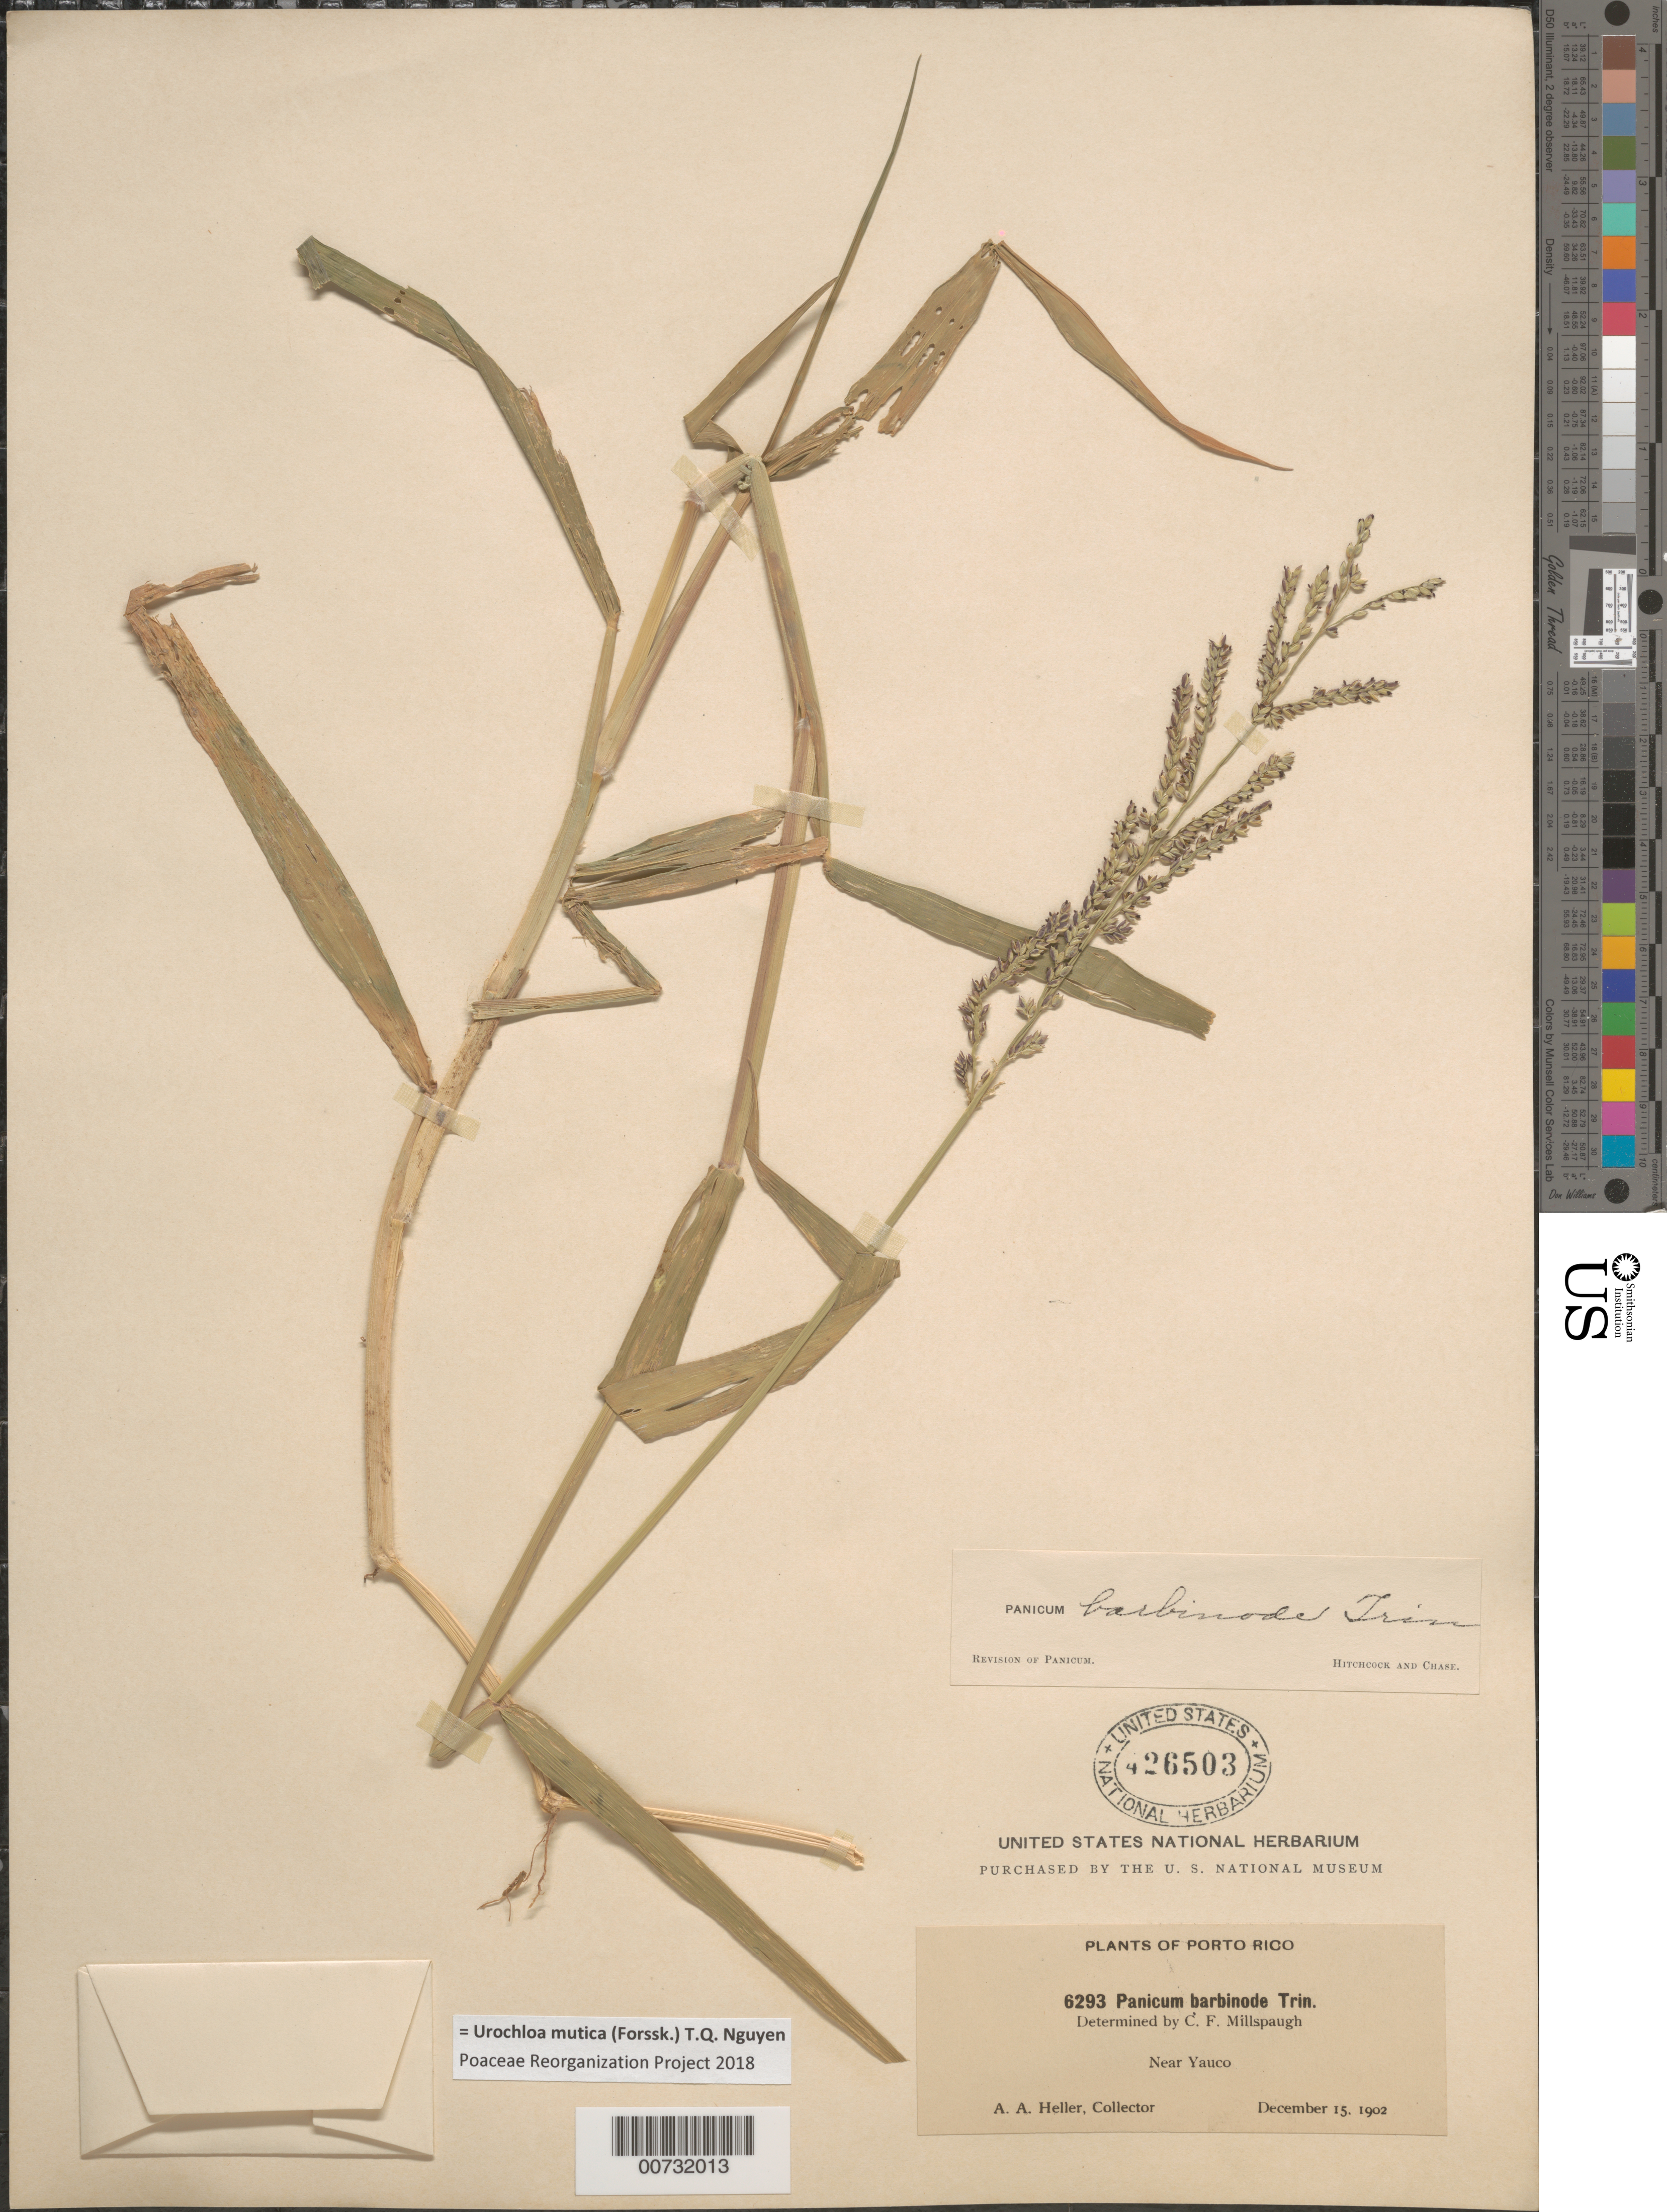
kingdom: Plantae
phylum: Tracheophyta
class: Liliopsida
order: Poales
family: Poaceae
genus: Urochloa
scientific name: Urochloa mutica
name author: (Forssk.) T.Q. Nguyen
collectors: A. A. Heller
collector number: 6293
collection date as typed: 15 Dec 1902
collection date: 1902-12-15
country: Puerto Rico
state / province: Yauco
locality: Yauco, near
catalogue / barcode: US 426503